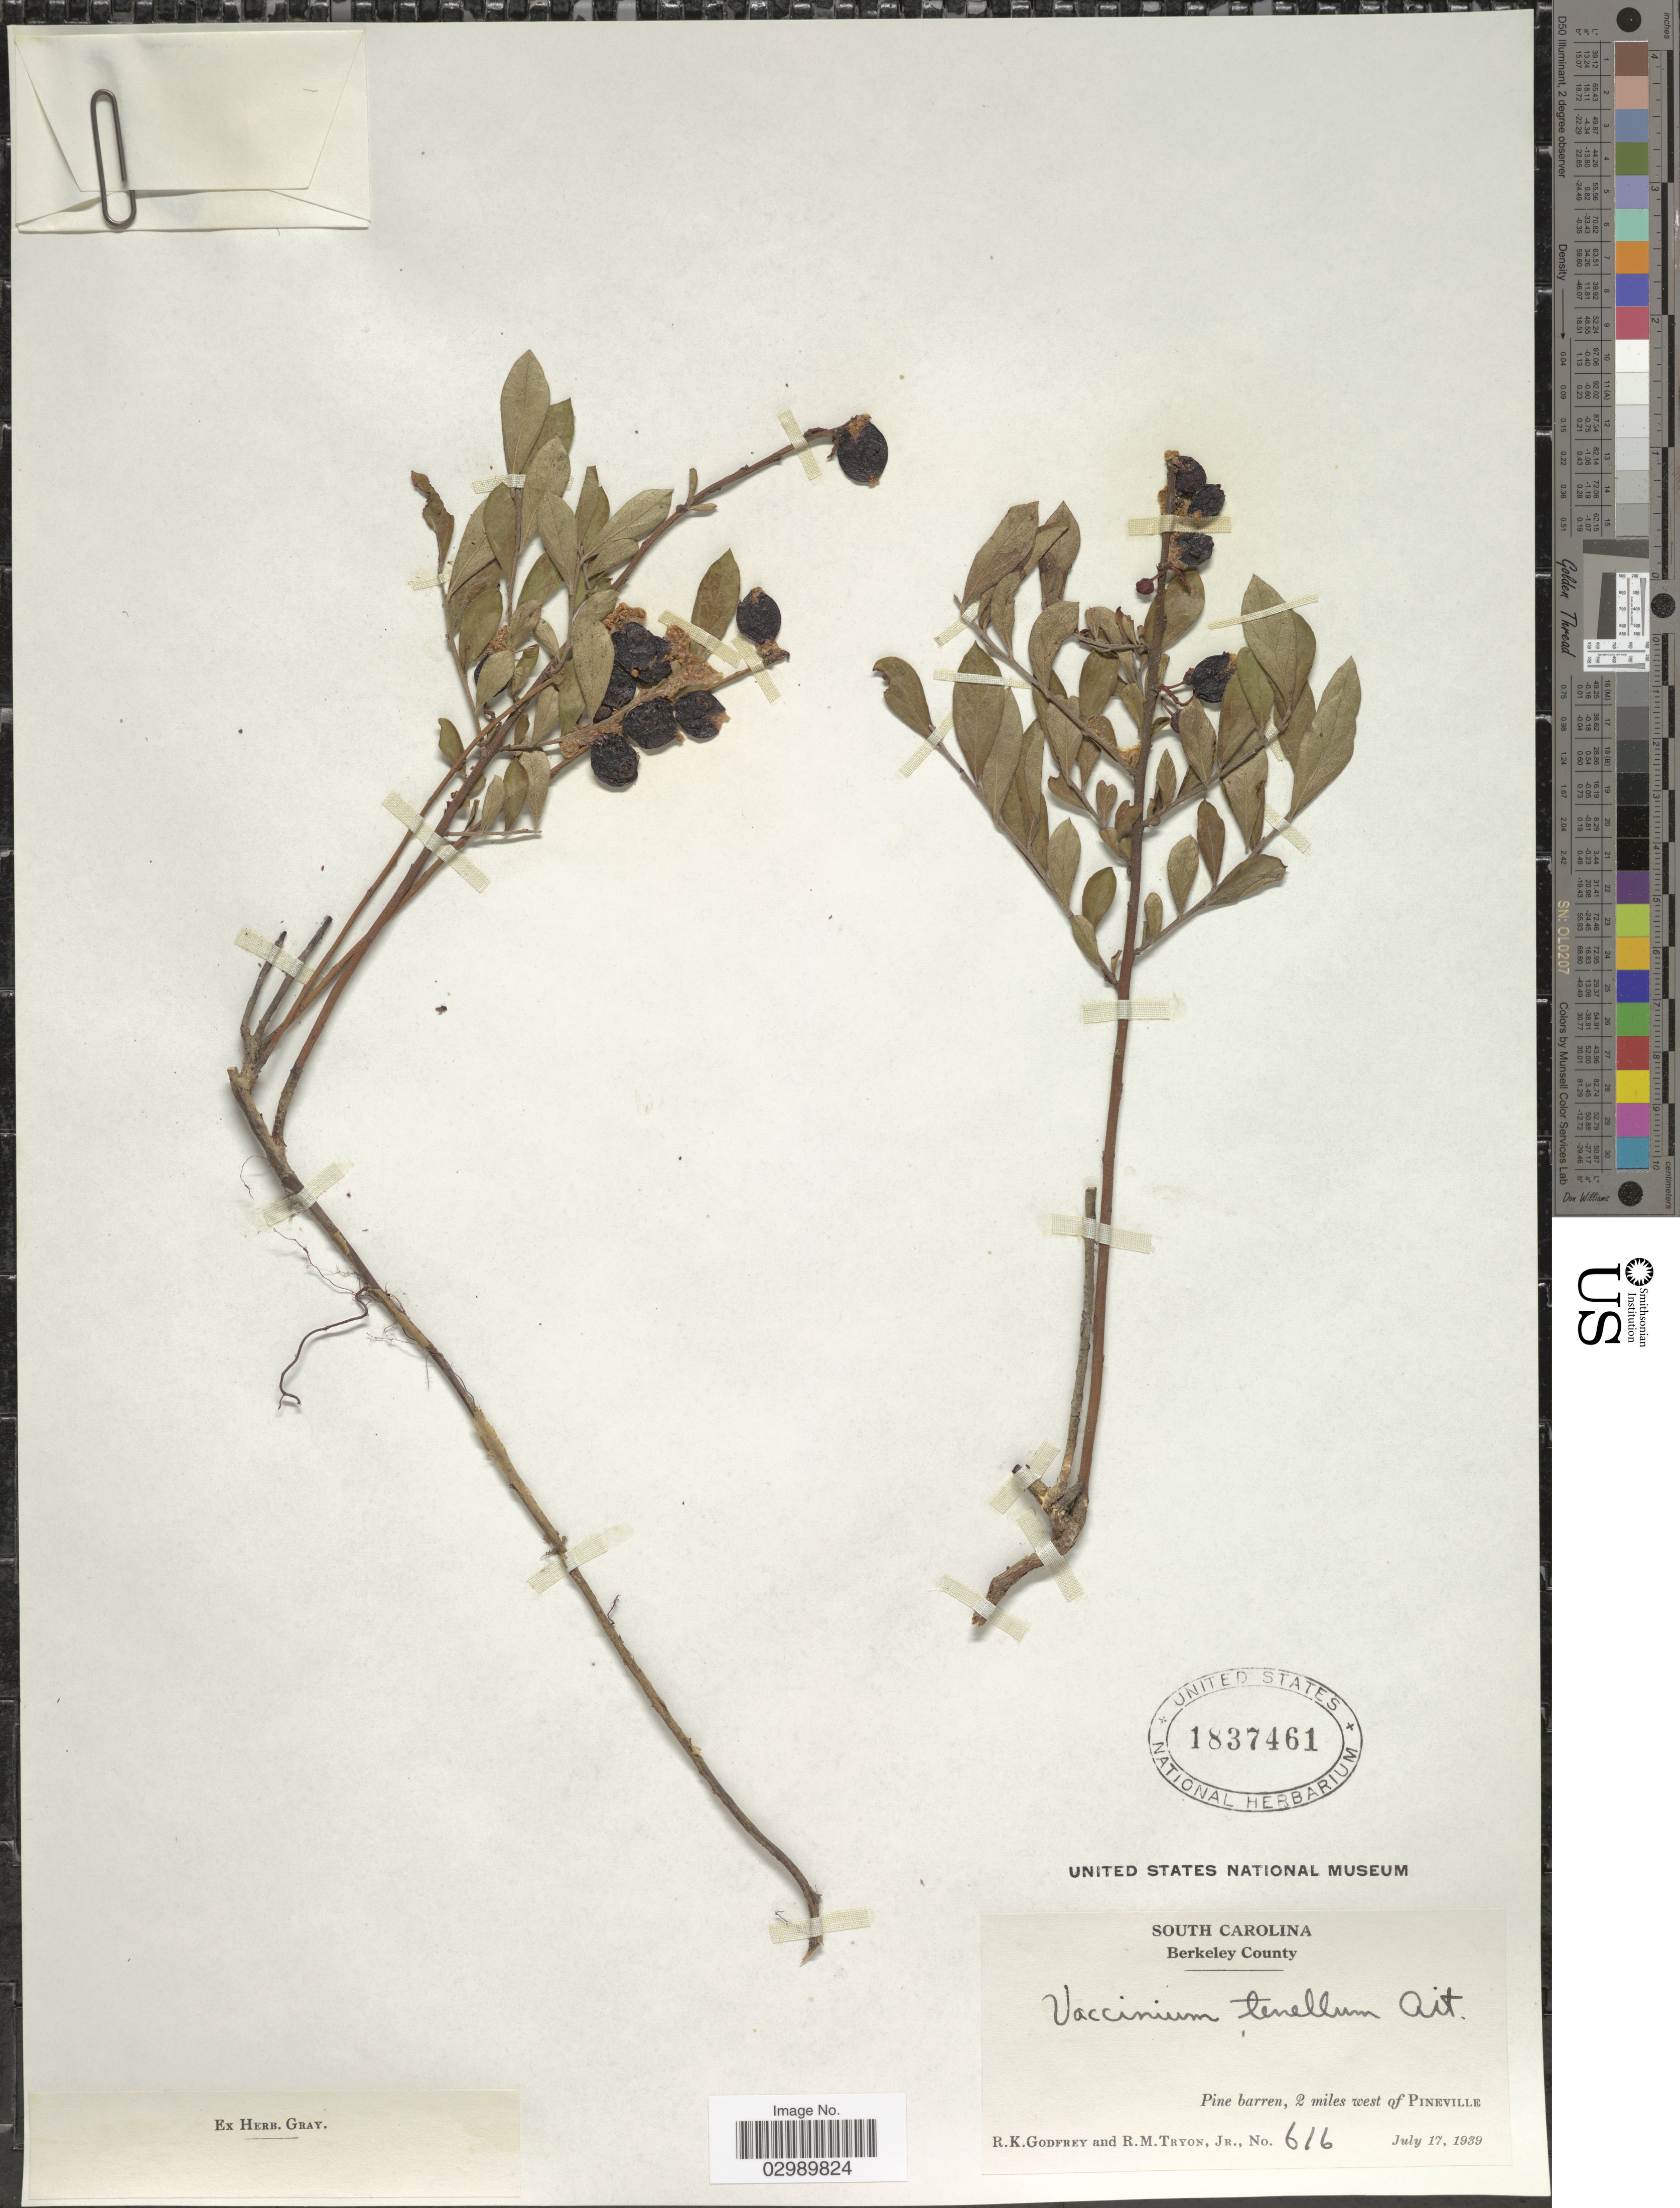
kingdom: Plantae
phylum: Tracheophyta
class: Magnoliopsida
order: Ericales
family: Ericaceae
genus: Vaccinium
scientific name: Vaccinium tenellum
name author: Aiton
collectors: R. K. Godfrey & R. Tryon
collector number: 616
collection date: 1939-07-17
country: United States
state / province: South Carolina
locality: Berkeley County, Pine barren, 2 miles west of Pineville.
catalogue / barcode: US 1837461